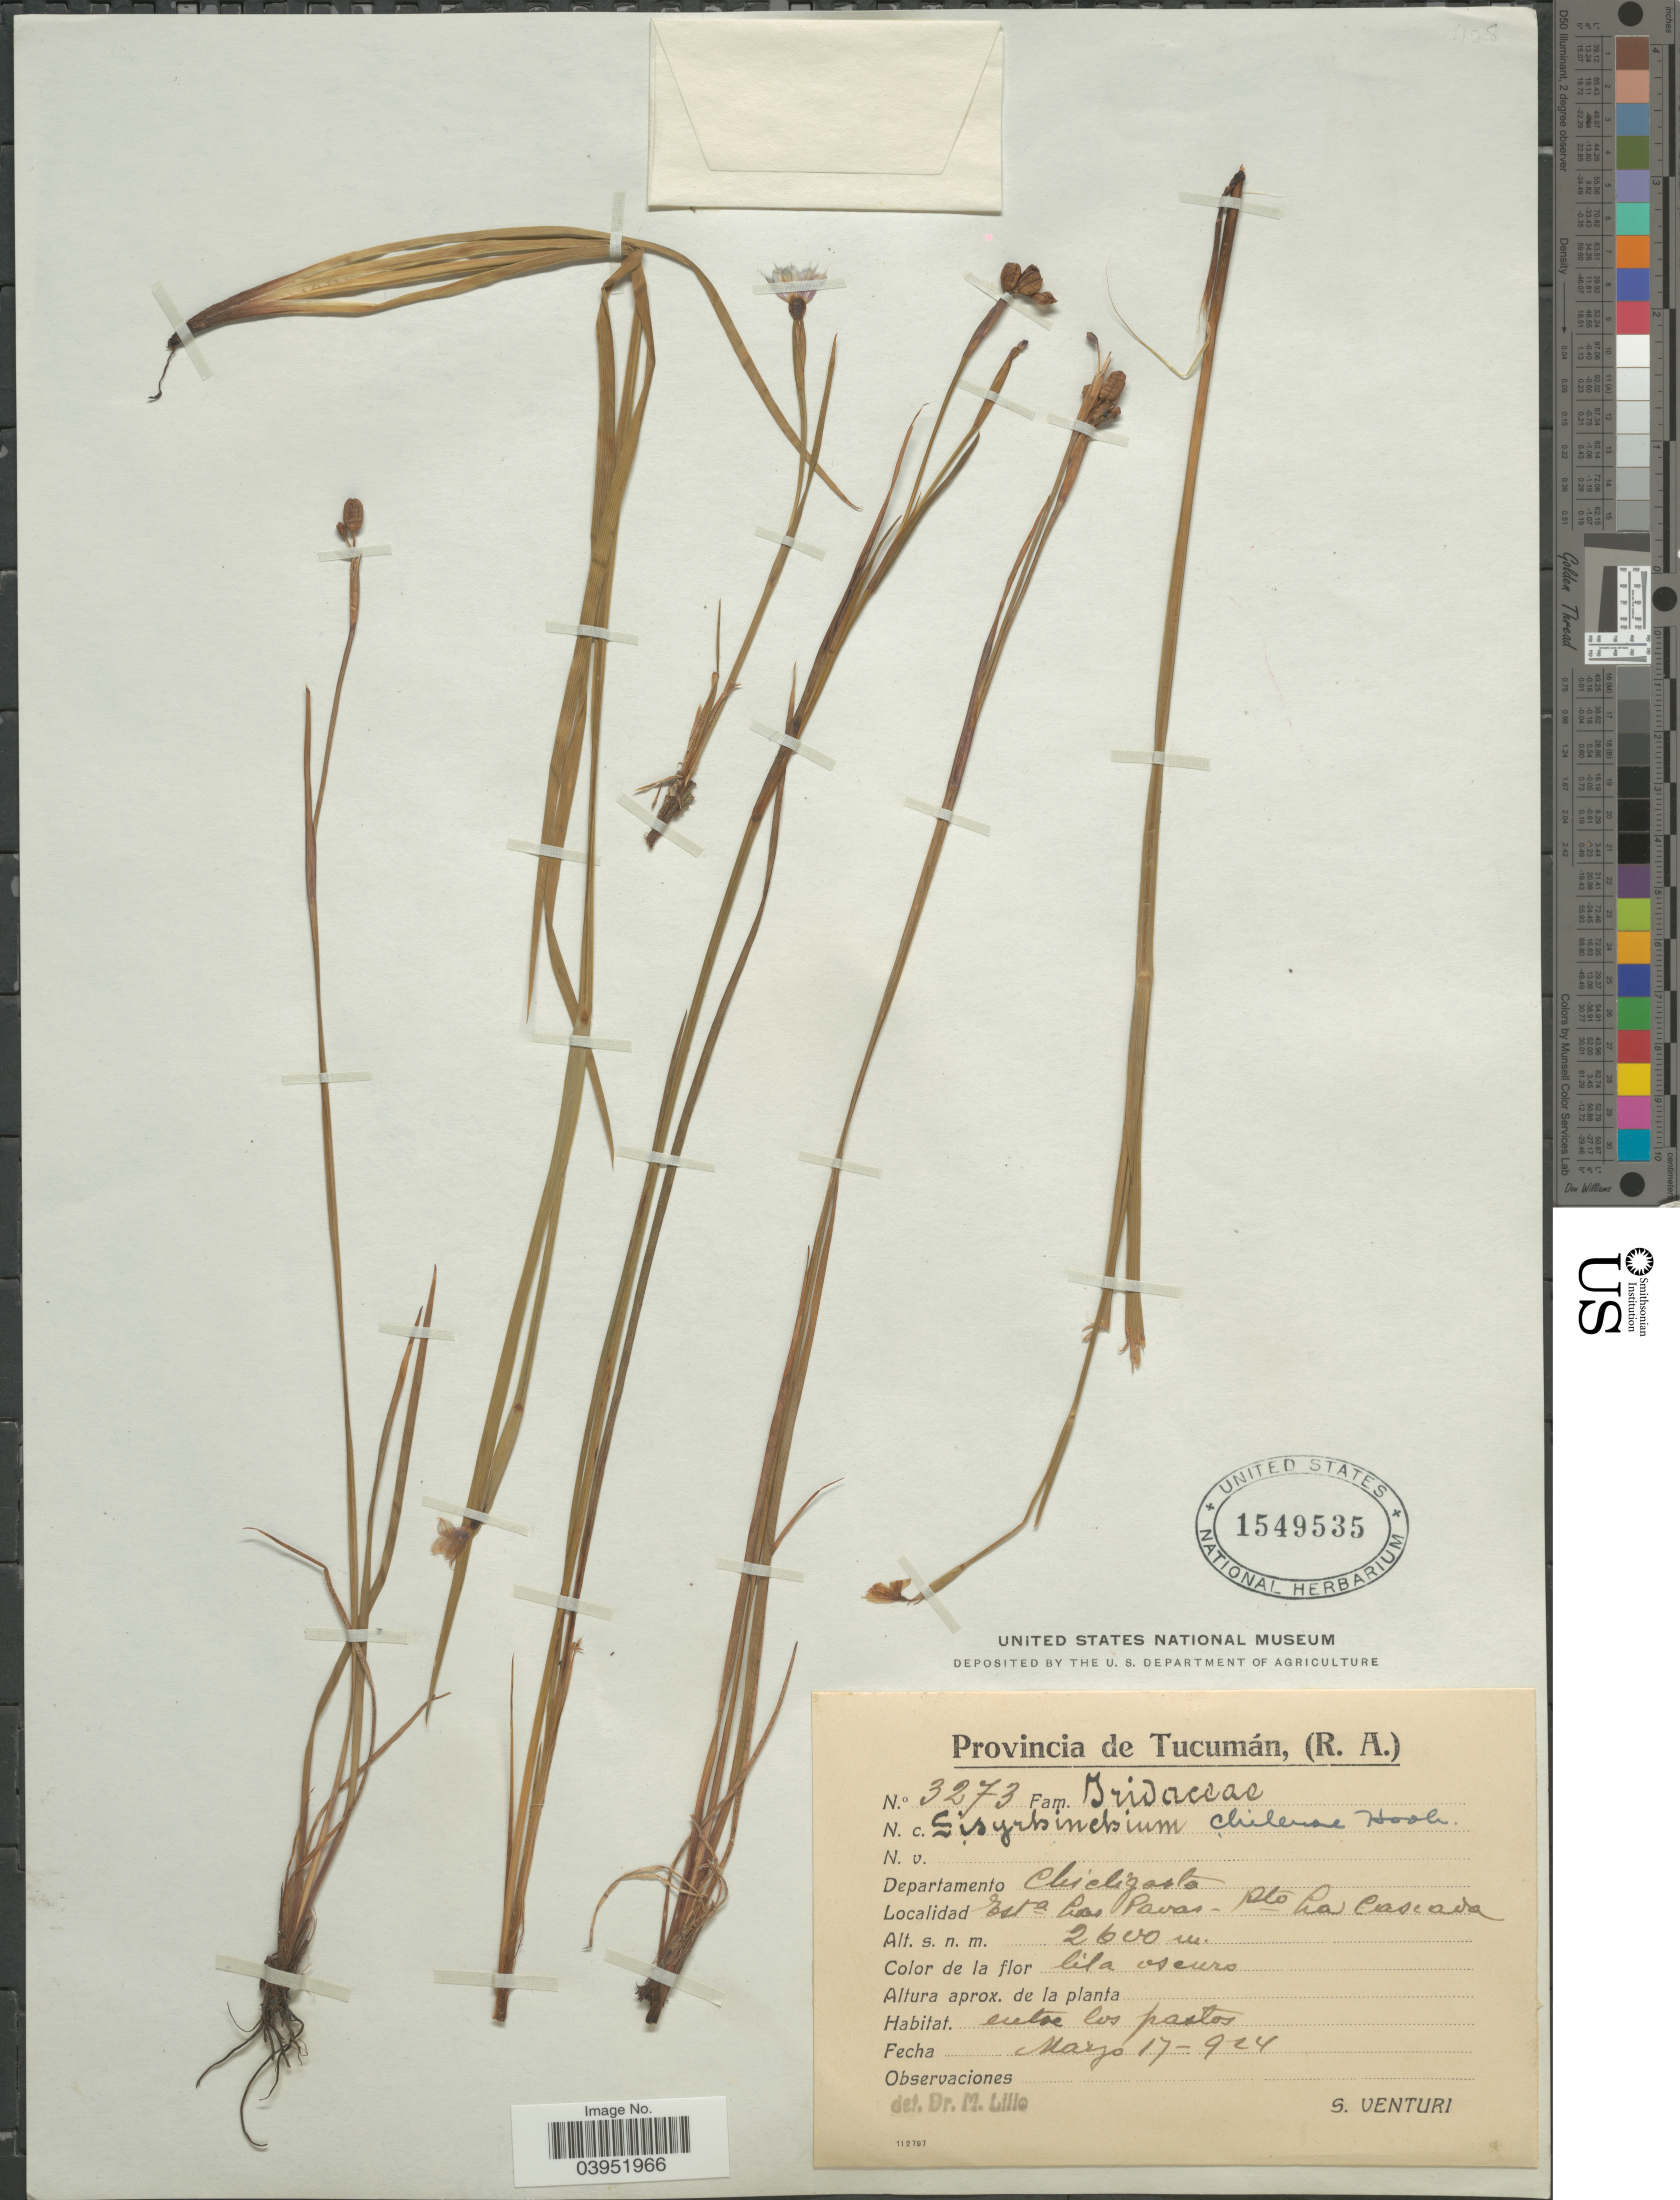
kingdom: Plantae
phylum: Tracheophyta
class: Liliopsida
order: Asparagales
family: Iridaceae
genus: Sisyrinchium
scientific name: Sisyrinchium chilense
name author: Hook.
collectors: S. Venturi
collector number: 3273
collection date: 1924-03-17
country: Argentina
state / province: Tucuman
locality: Departamento Chicligasta. Esta Las Pavas - Dto. La Cascada.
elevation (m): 2600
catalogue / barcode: US 1549535